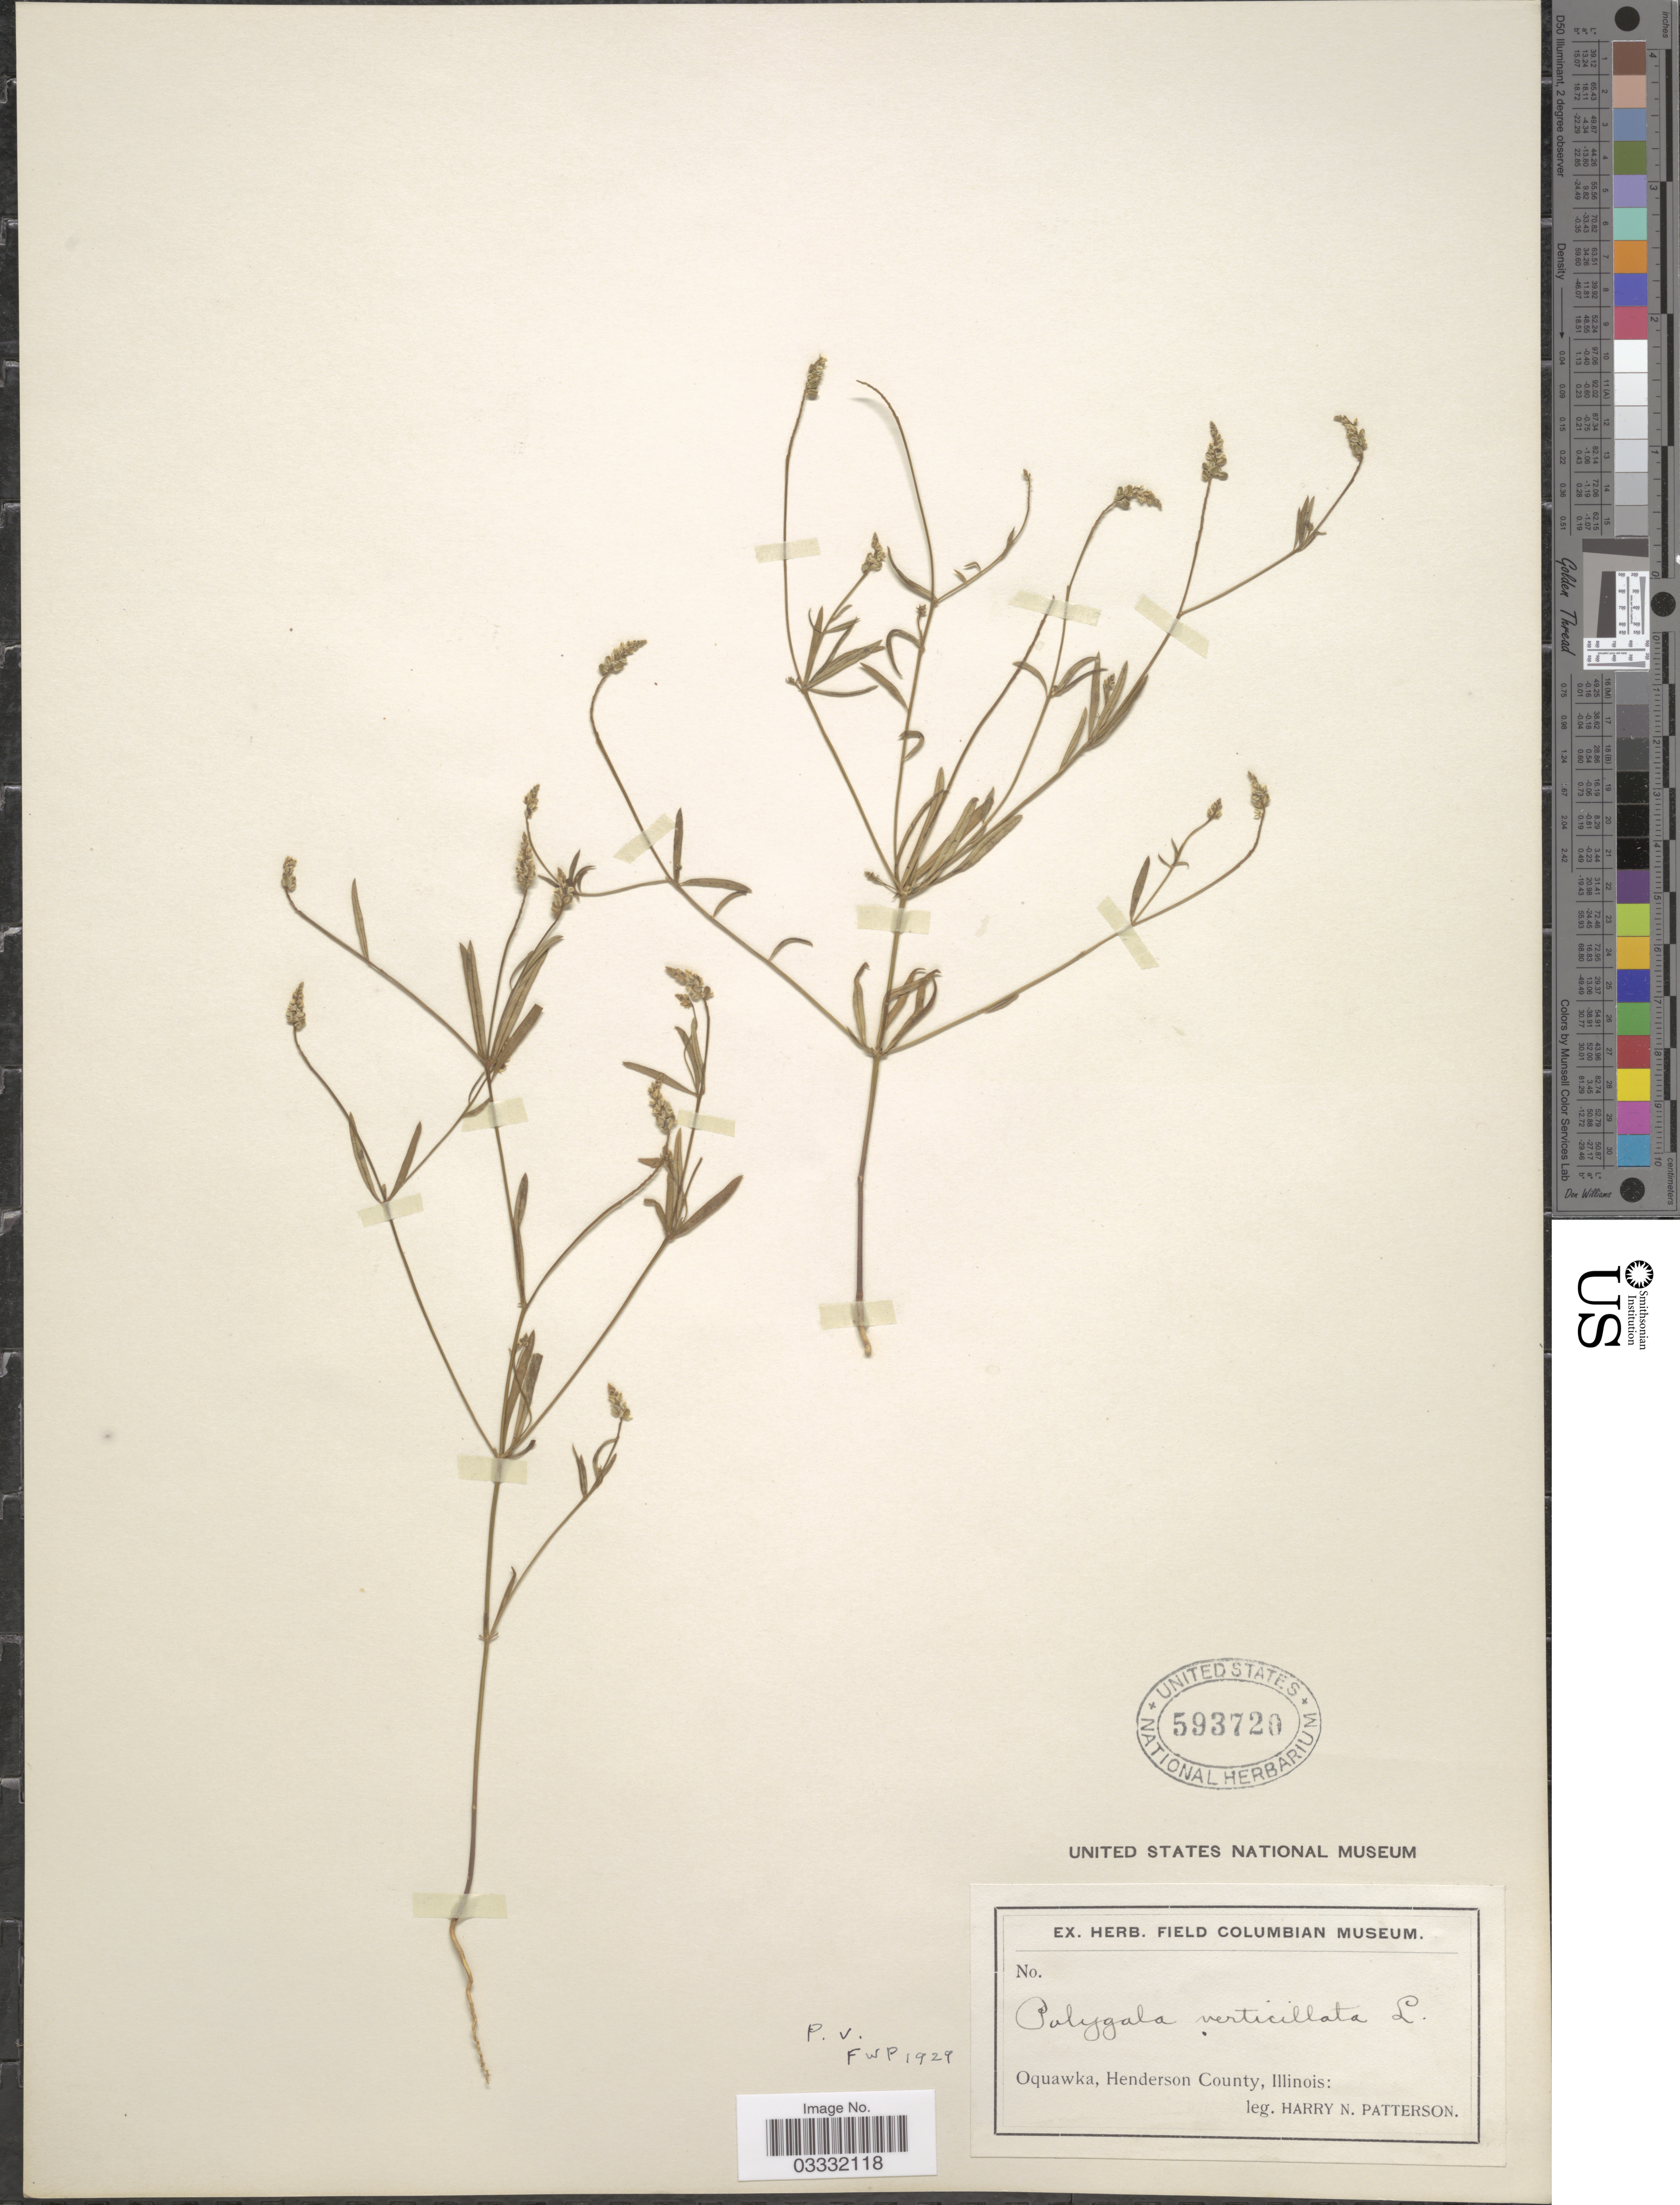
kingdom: Plantae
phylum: Tracheophyta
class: Magnoliopsida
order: Fabales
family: Polygalaceae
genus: Polygala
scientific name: Polygala verticillata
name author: L.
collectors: H. N. Patterson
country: United States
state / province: Illinois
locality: Oquawka, Henderson County.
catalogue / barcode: US 593720